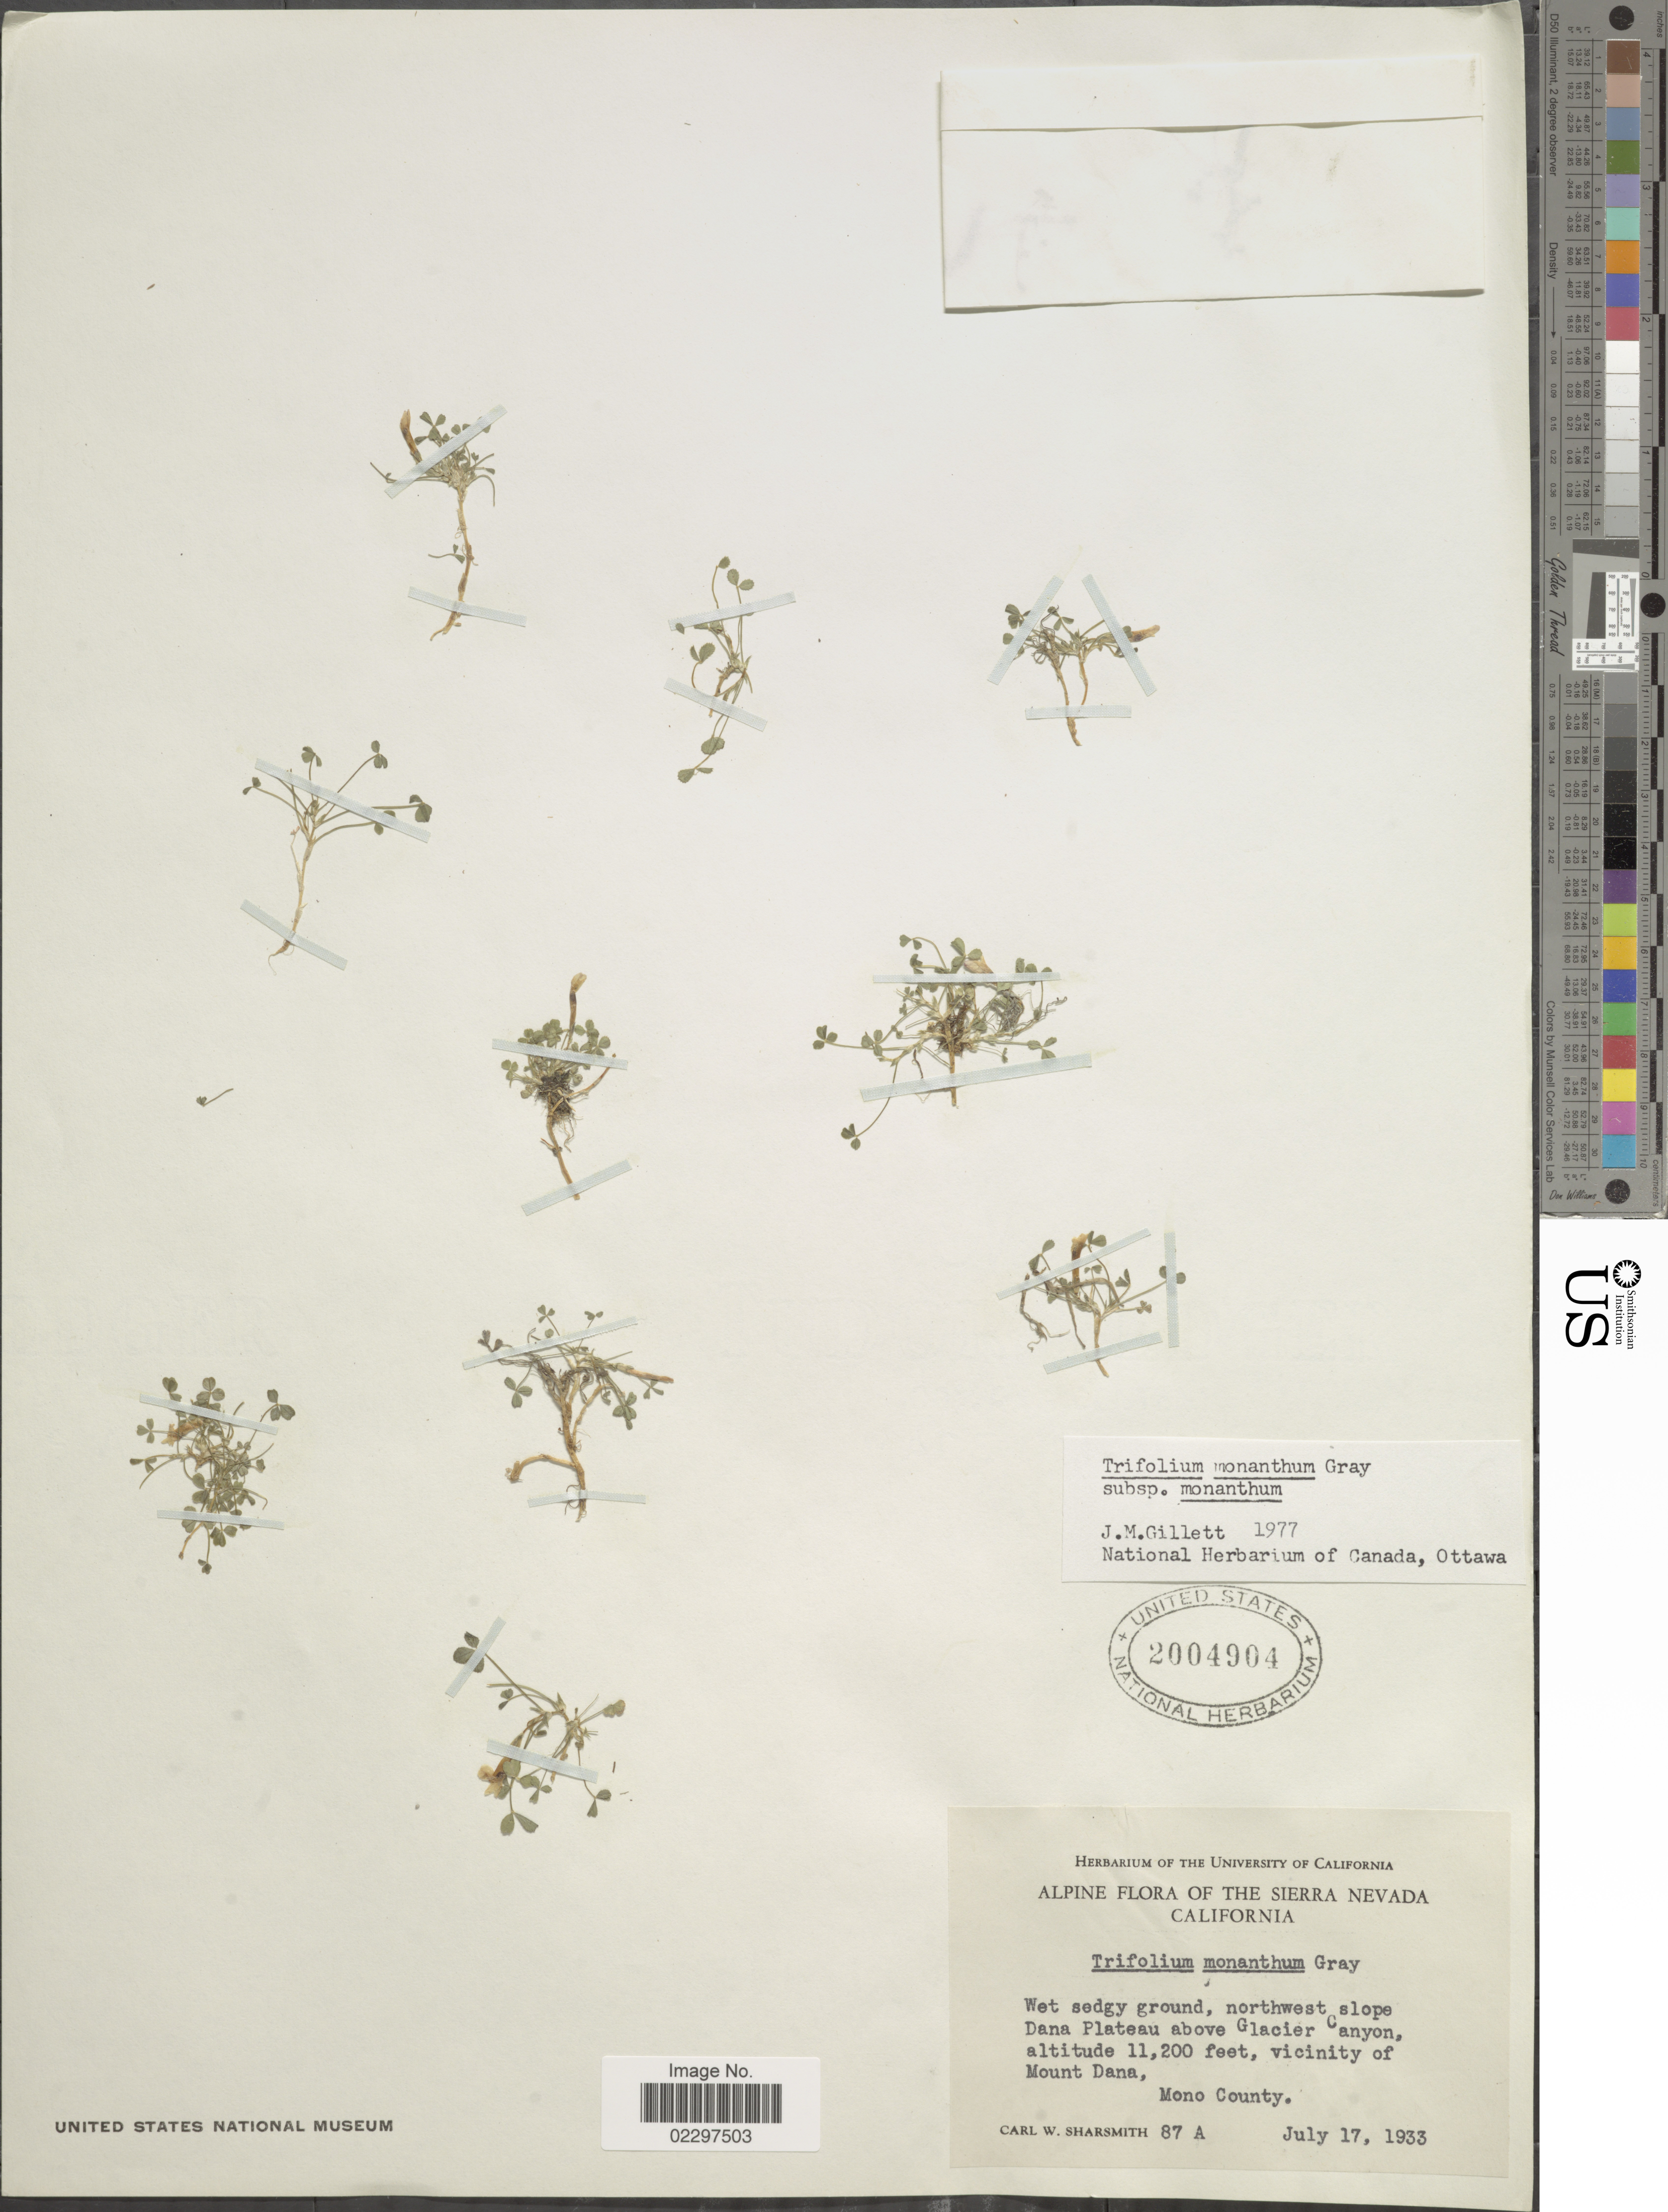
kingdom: Plantae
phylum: Tracheophyta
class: Magnoliopsida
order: Fabales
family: Fabaceae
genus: Trifolium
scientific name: Trifolium monanthum subsp. monanthum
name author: A. Gray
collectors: C. Sharsmith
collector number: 87A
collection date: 1933-07-17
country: United States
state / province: California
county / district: Mono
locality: Alpine flora of the Sierra Nevada. Wet segdy ground, northwest slope Dana Plateau above Glacier Canyon, vicinity of Mount Dana, Mono County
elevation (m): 3414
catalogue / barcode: US 2004904